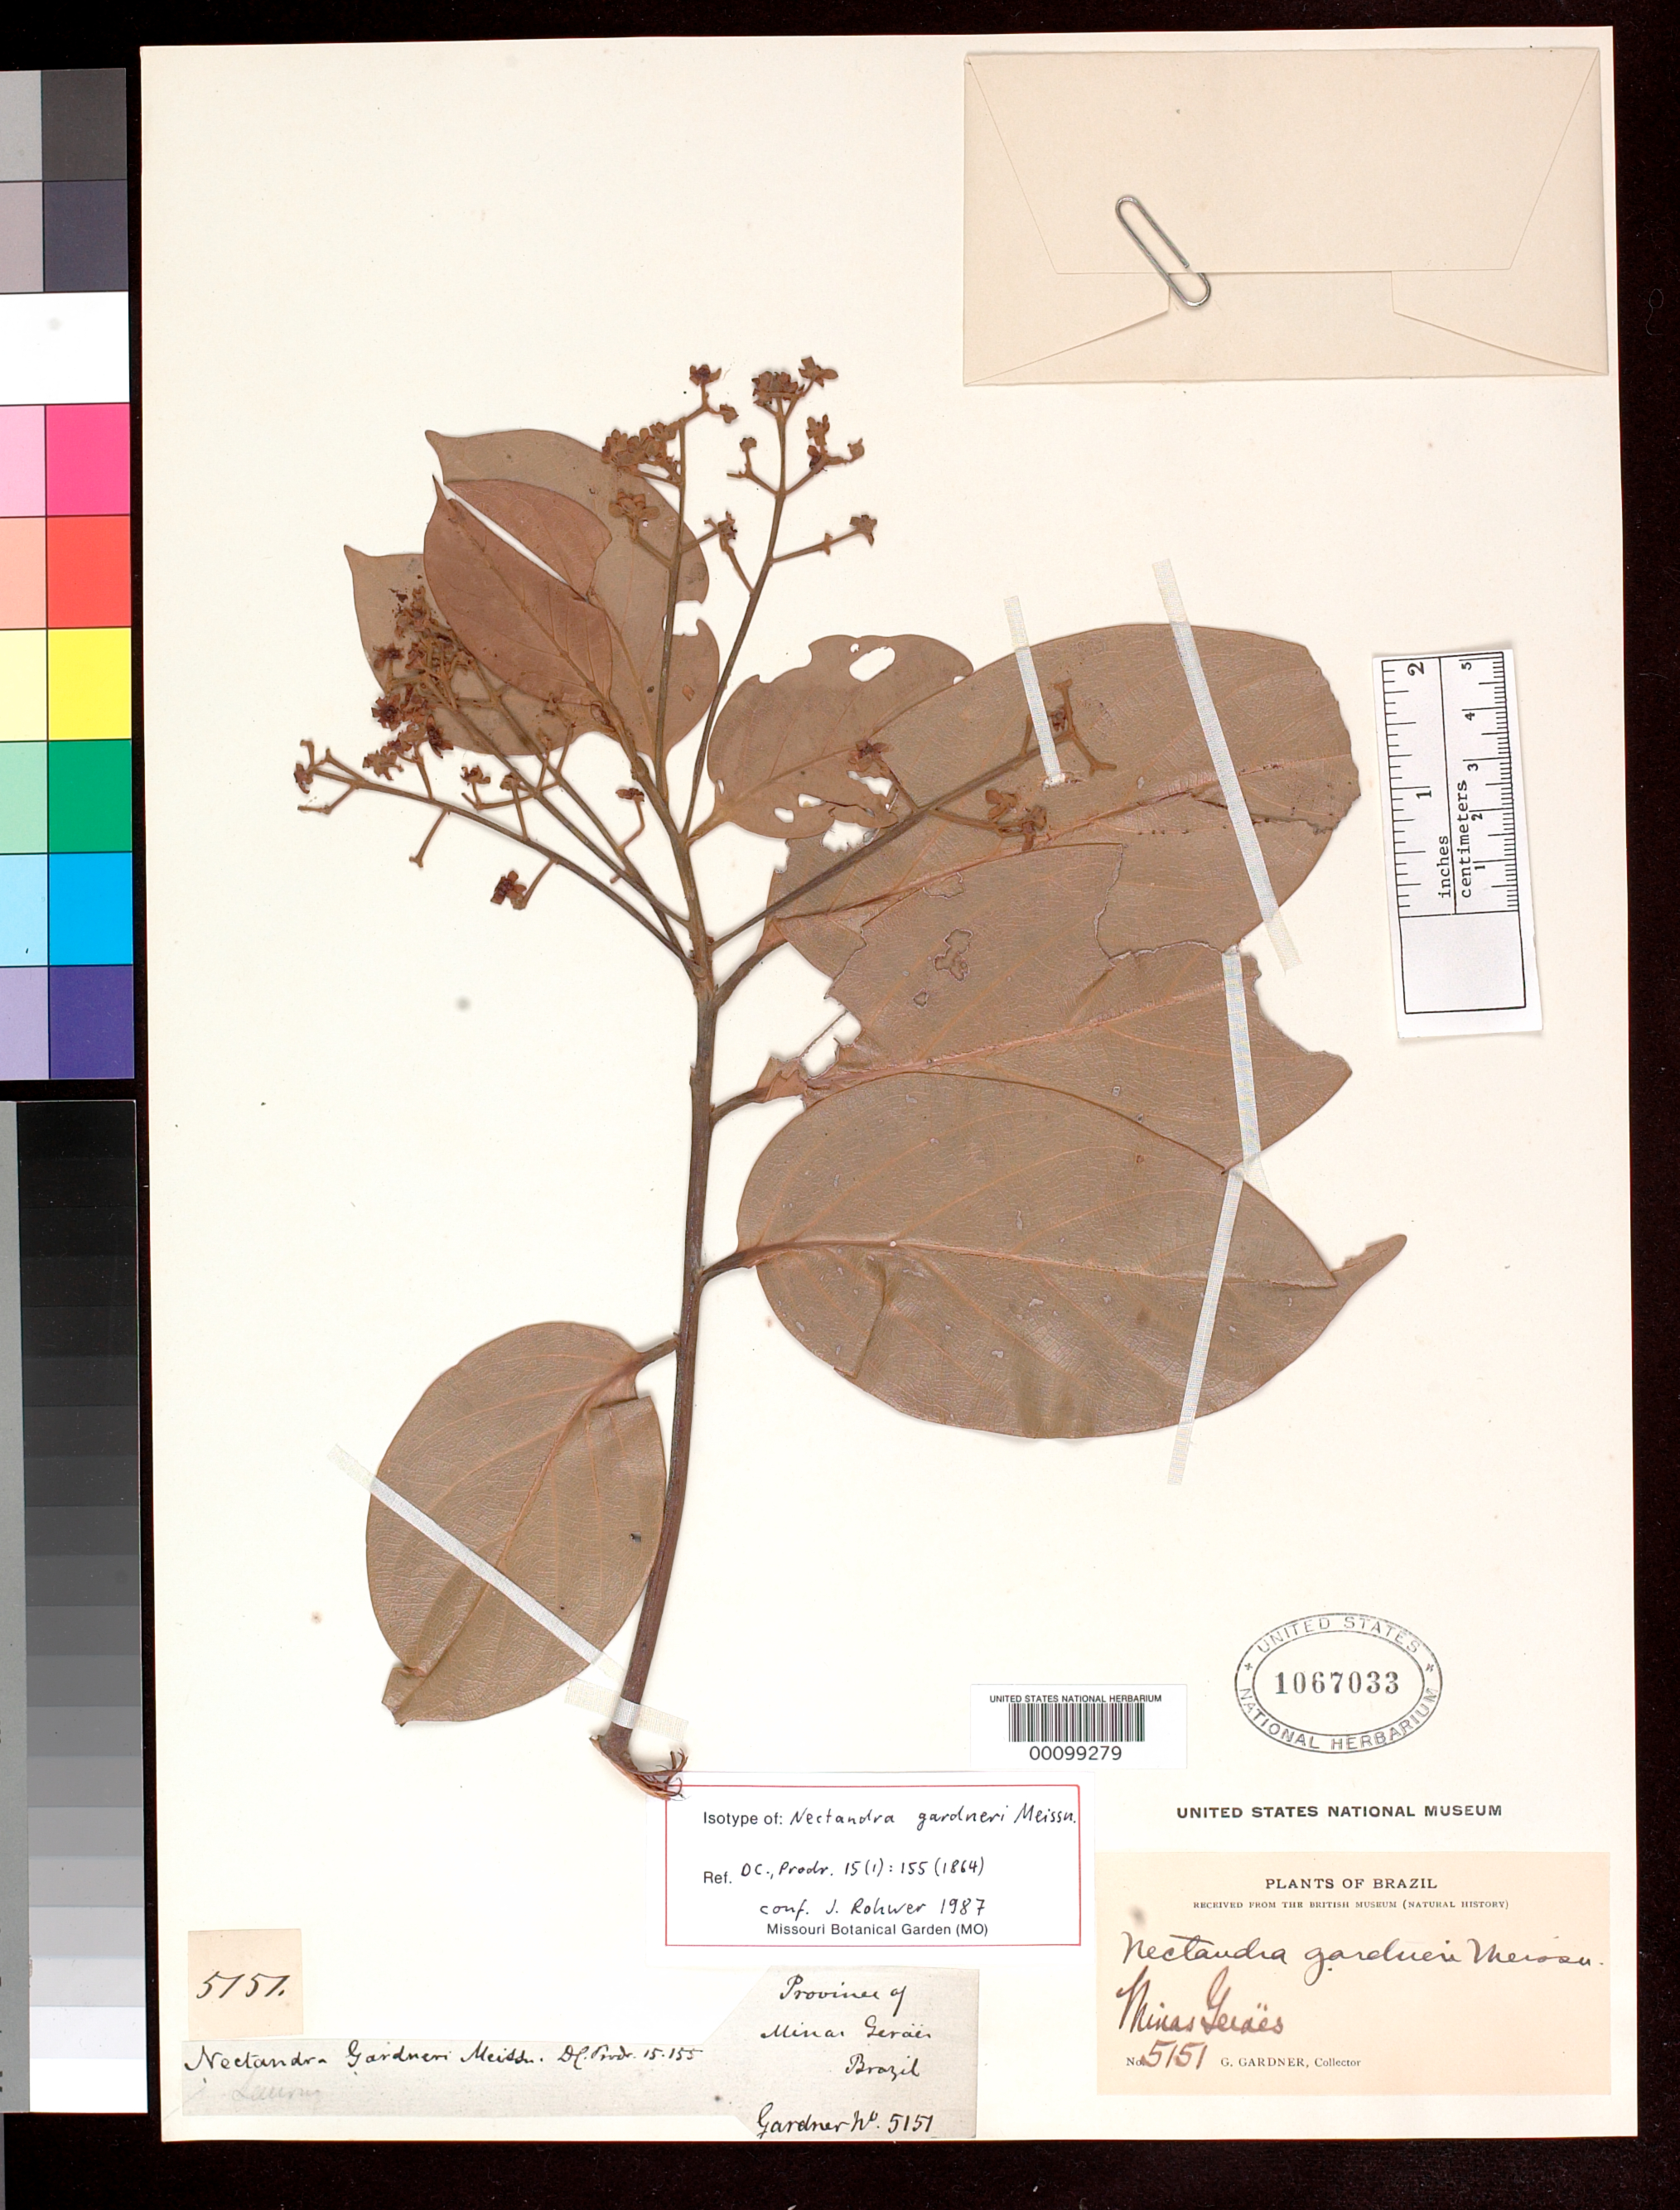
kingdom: Plantae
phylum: Tracheophyta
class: Magnoliopsida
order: Laurales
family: Lauraceae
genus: Nectandra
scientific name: Nectandra gardneri var. scrobiculata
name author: Meisn. in DC.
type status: Isotype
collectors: G. Gardner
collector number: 5151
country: Brazil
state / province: Minas Gerais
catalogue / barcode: US 1067033